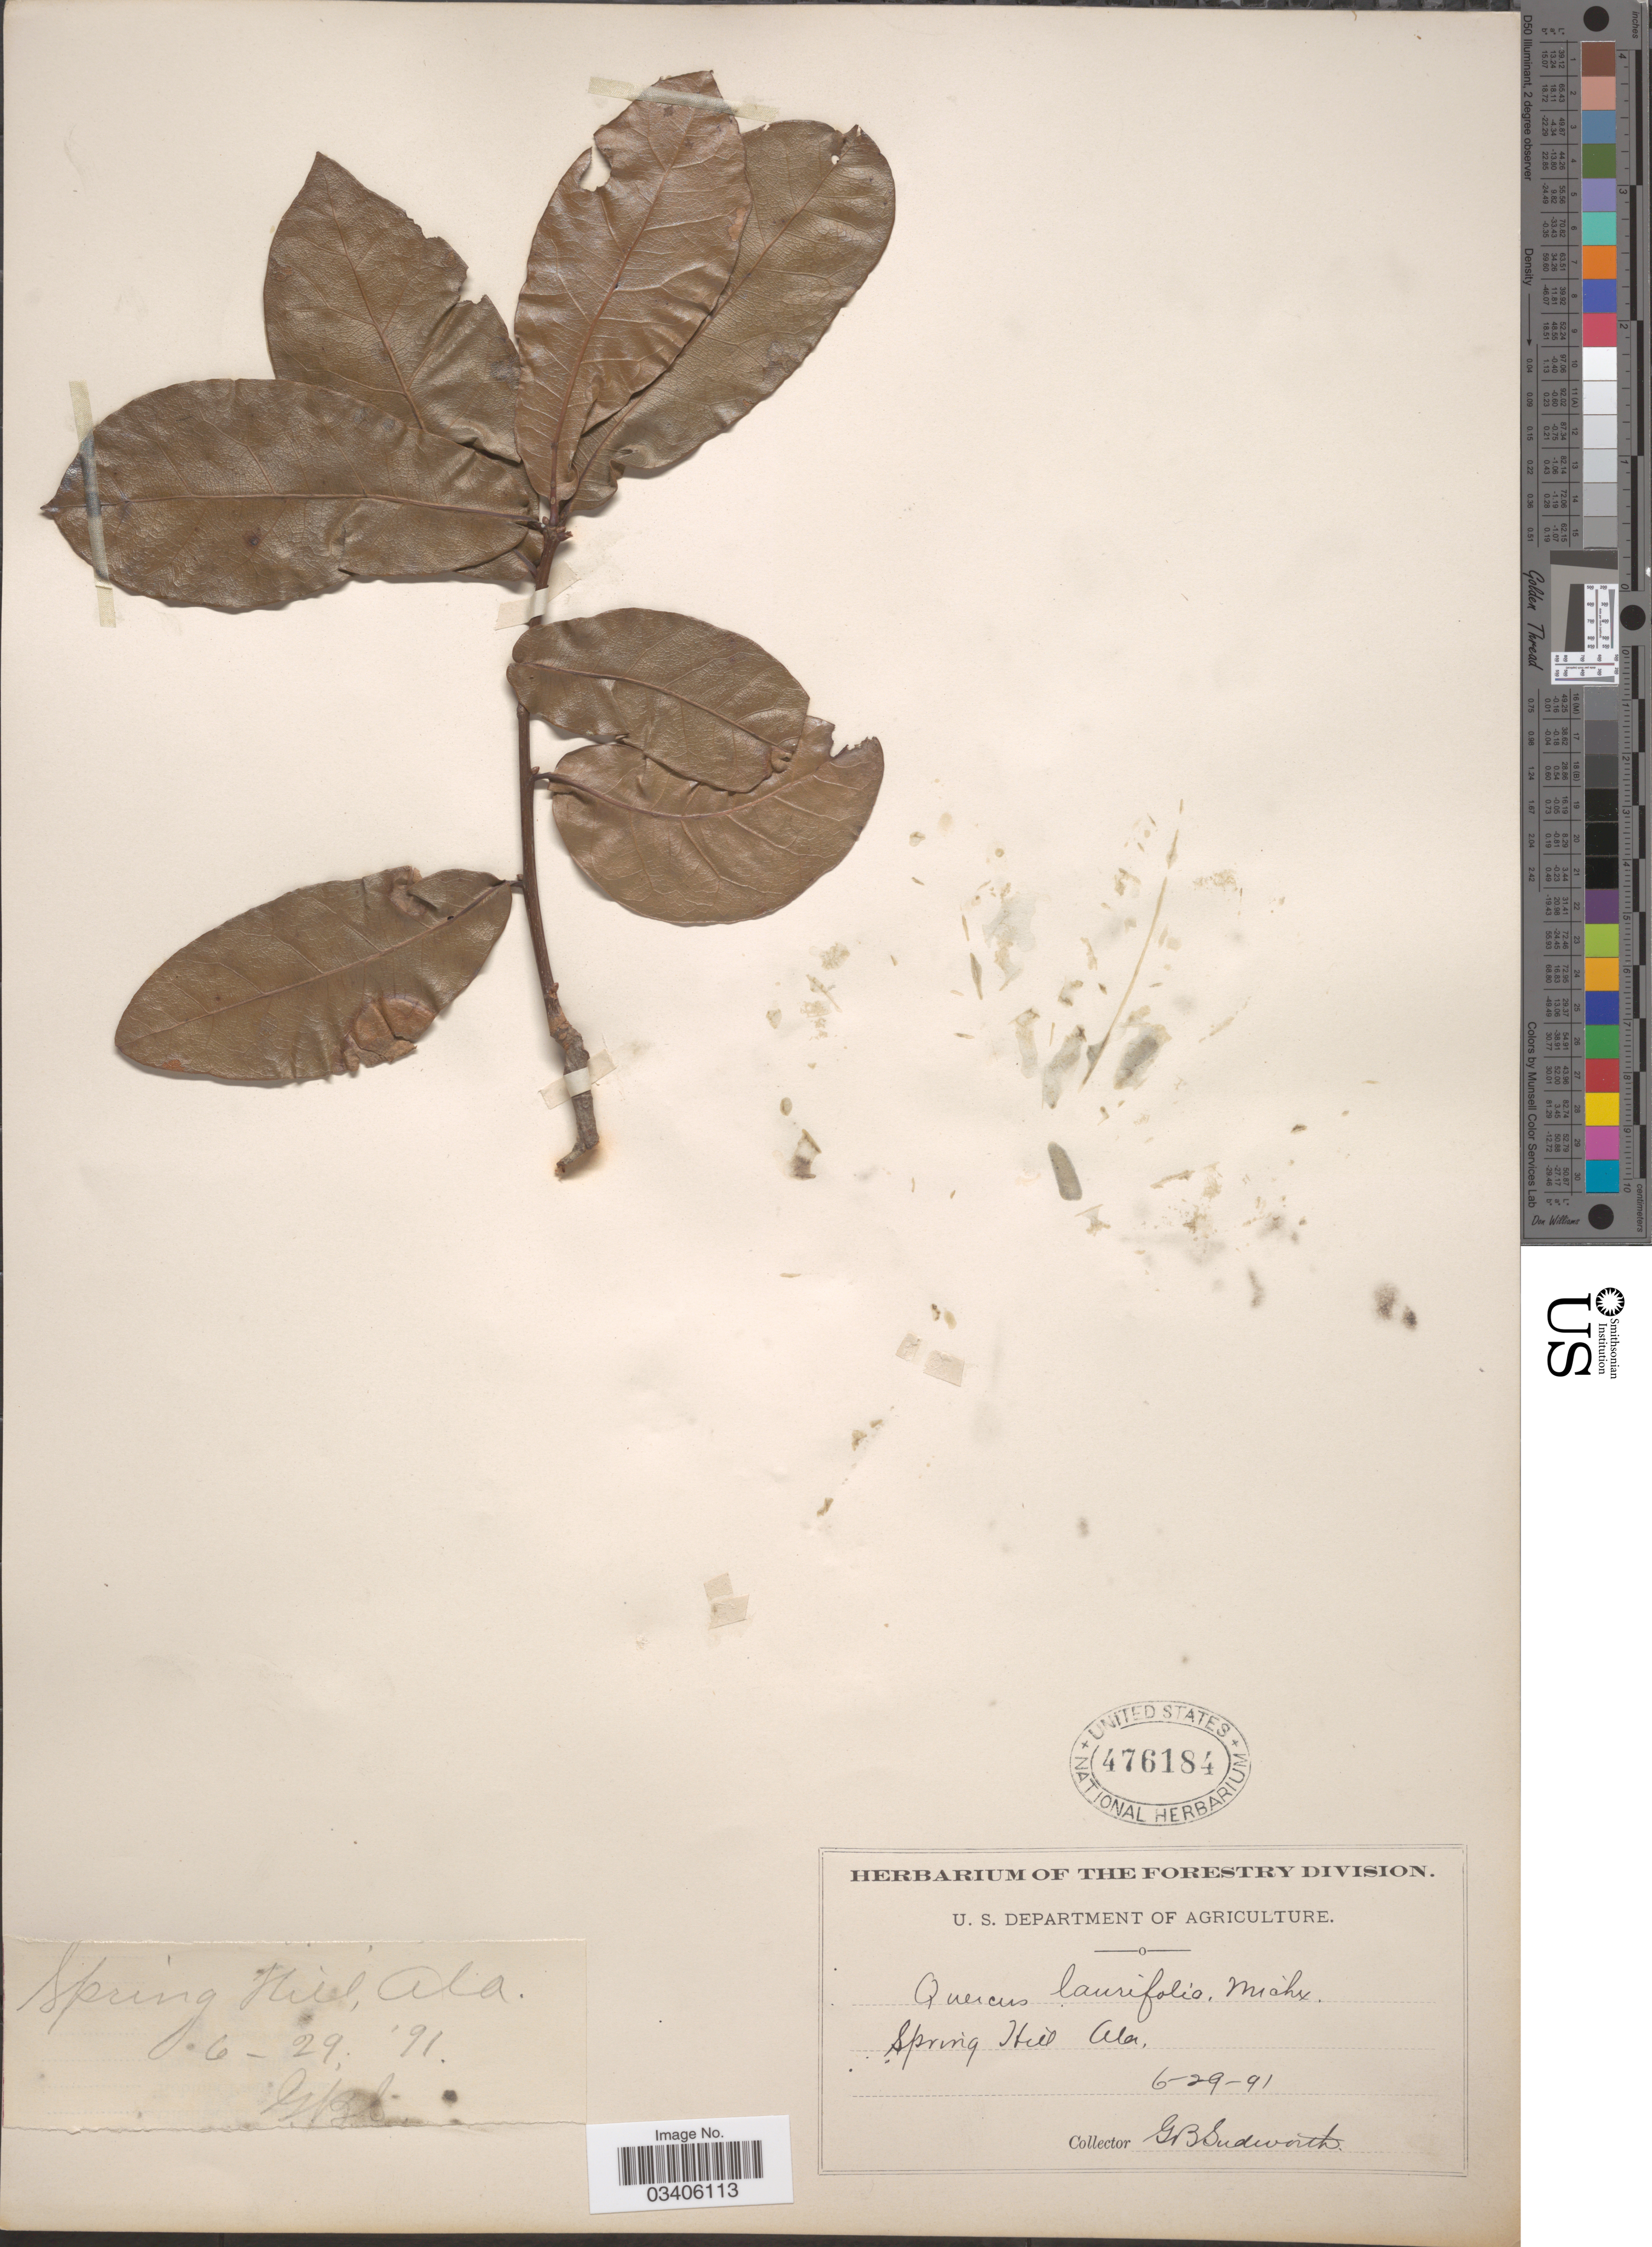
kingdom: Plantae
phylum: Tracheophyta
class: Magnoliopsida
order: Fagales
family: Fagaceae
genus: Quercus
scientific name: Quercus laurifolia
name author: Michx.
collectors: G. B. Sudworth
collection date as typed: Transcribed d/m/y: 29/6/91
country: United States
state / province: Alabama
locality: Spring Hill.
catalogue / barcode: US 476184